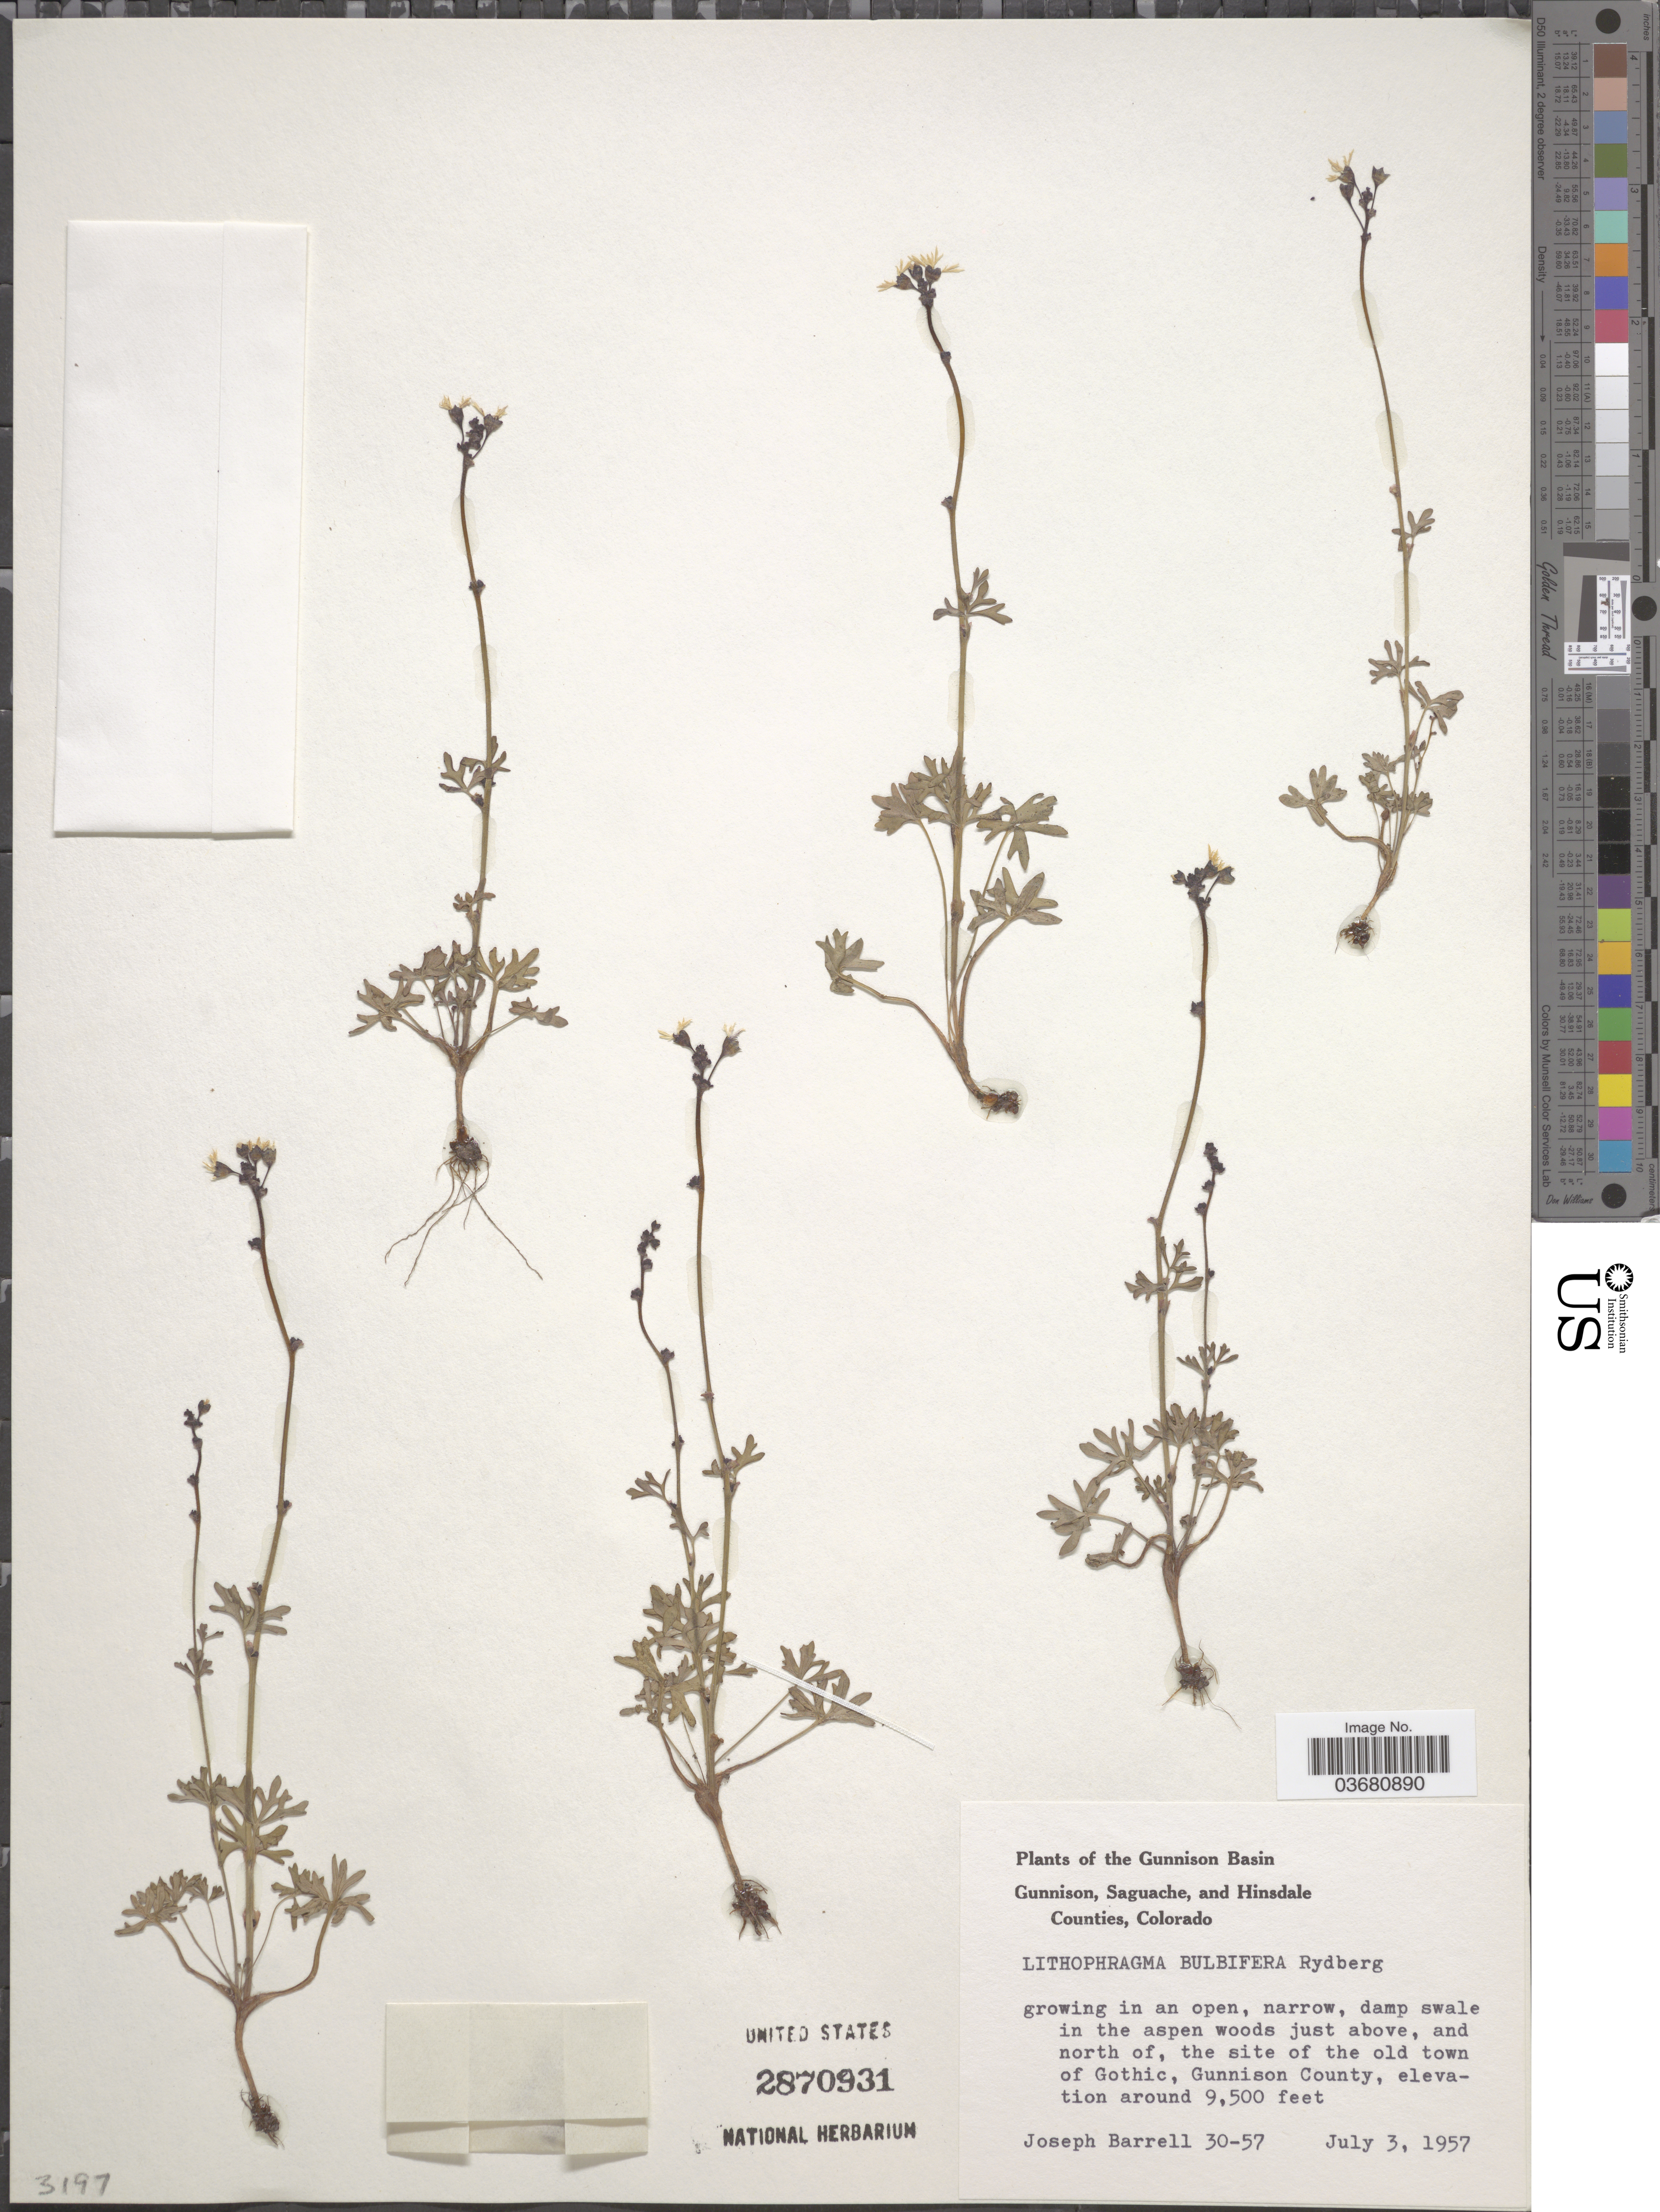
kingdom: Plantae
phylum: Tracheophyta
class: Magnoliopsida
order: Saxifragales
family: Saxifragaceae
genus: Lithophragma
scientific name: Lithophragma glabrum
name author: Nutt.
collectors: J. Barrell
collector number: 30-57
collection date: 1957-07-03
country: United States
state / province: Colorado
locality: The Gunnison Basin. In an open, narrow, damp swale in the aspen woods just above, and north of, the site of the old town of Gothic, Gunnison County.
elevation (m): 2896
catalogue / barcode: US 2870931